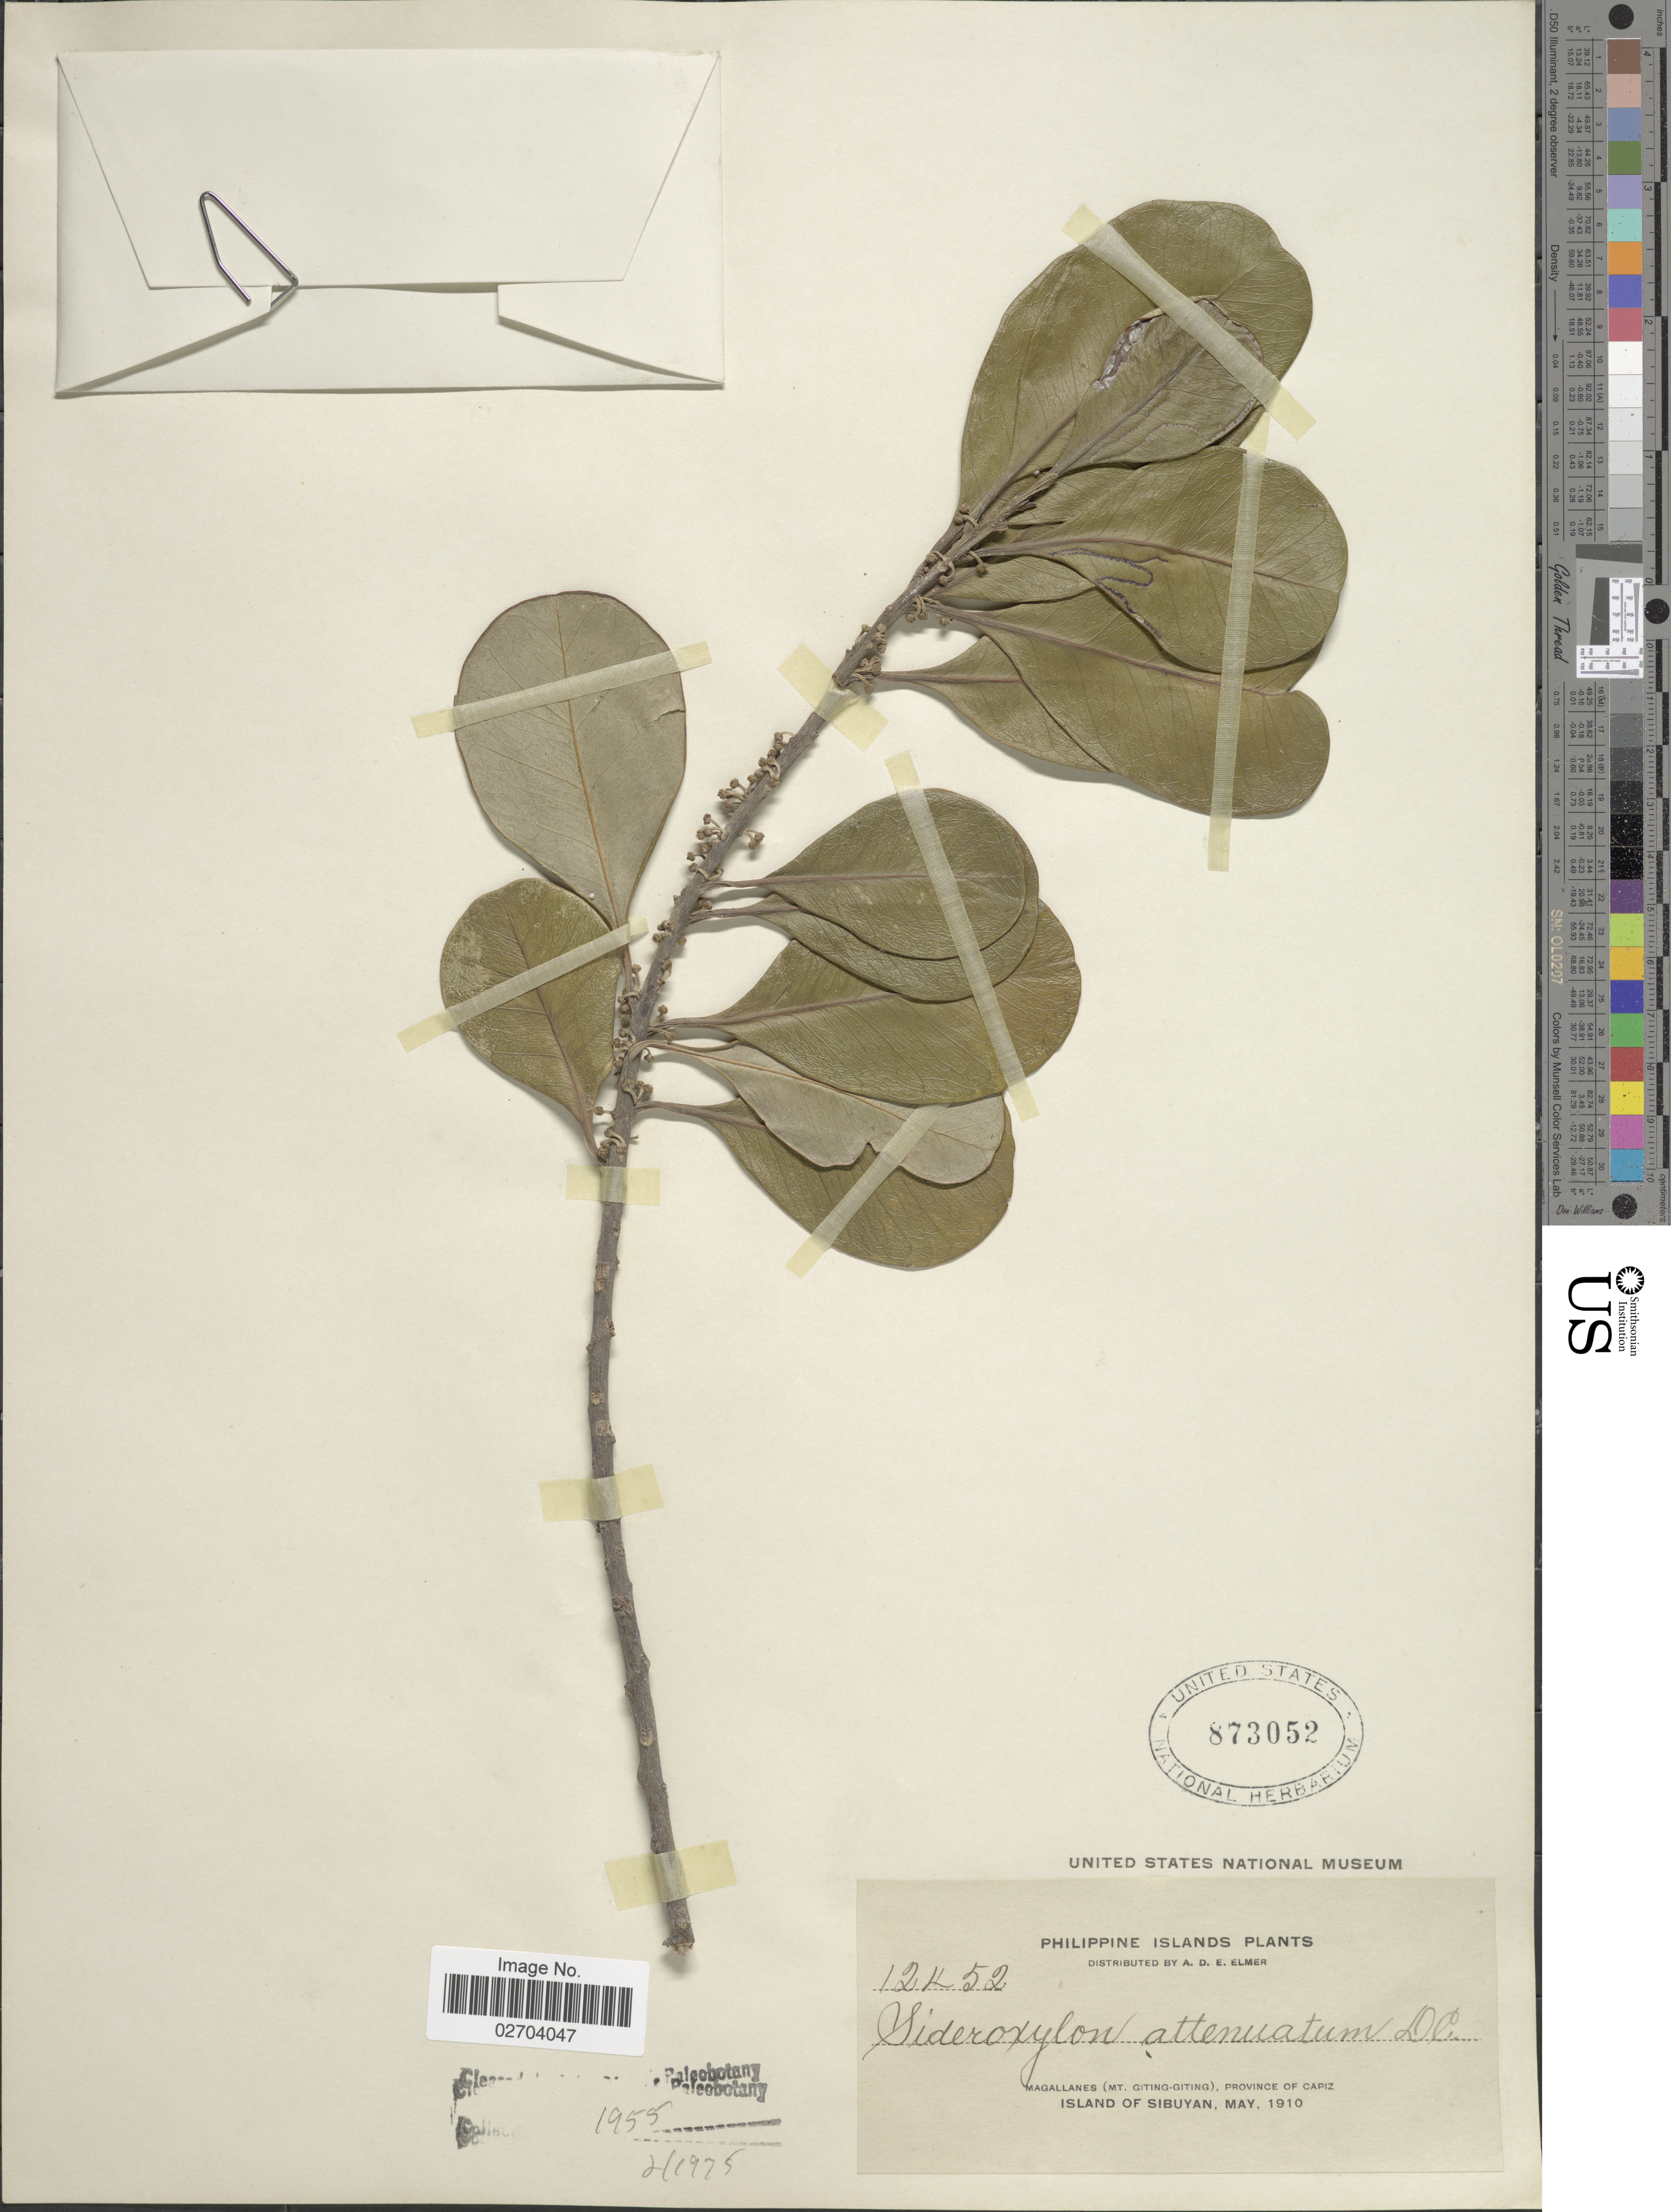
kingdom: Plantae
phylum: Tracheophyta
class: Magnoliopsida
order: Ericales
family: Sapotaceae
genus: Sideroxylon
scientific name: Sideroxylon ferrugineum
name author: Hook. & Arn.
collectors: A. D. E. Elmer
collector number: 12452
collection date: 1910-05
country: Philippines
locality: Magallanes (Mt. Giting-Giting), Province of Capiz.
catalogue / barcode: US 873052